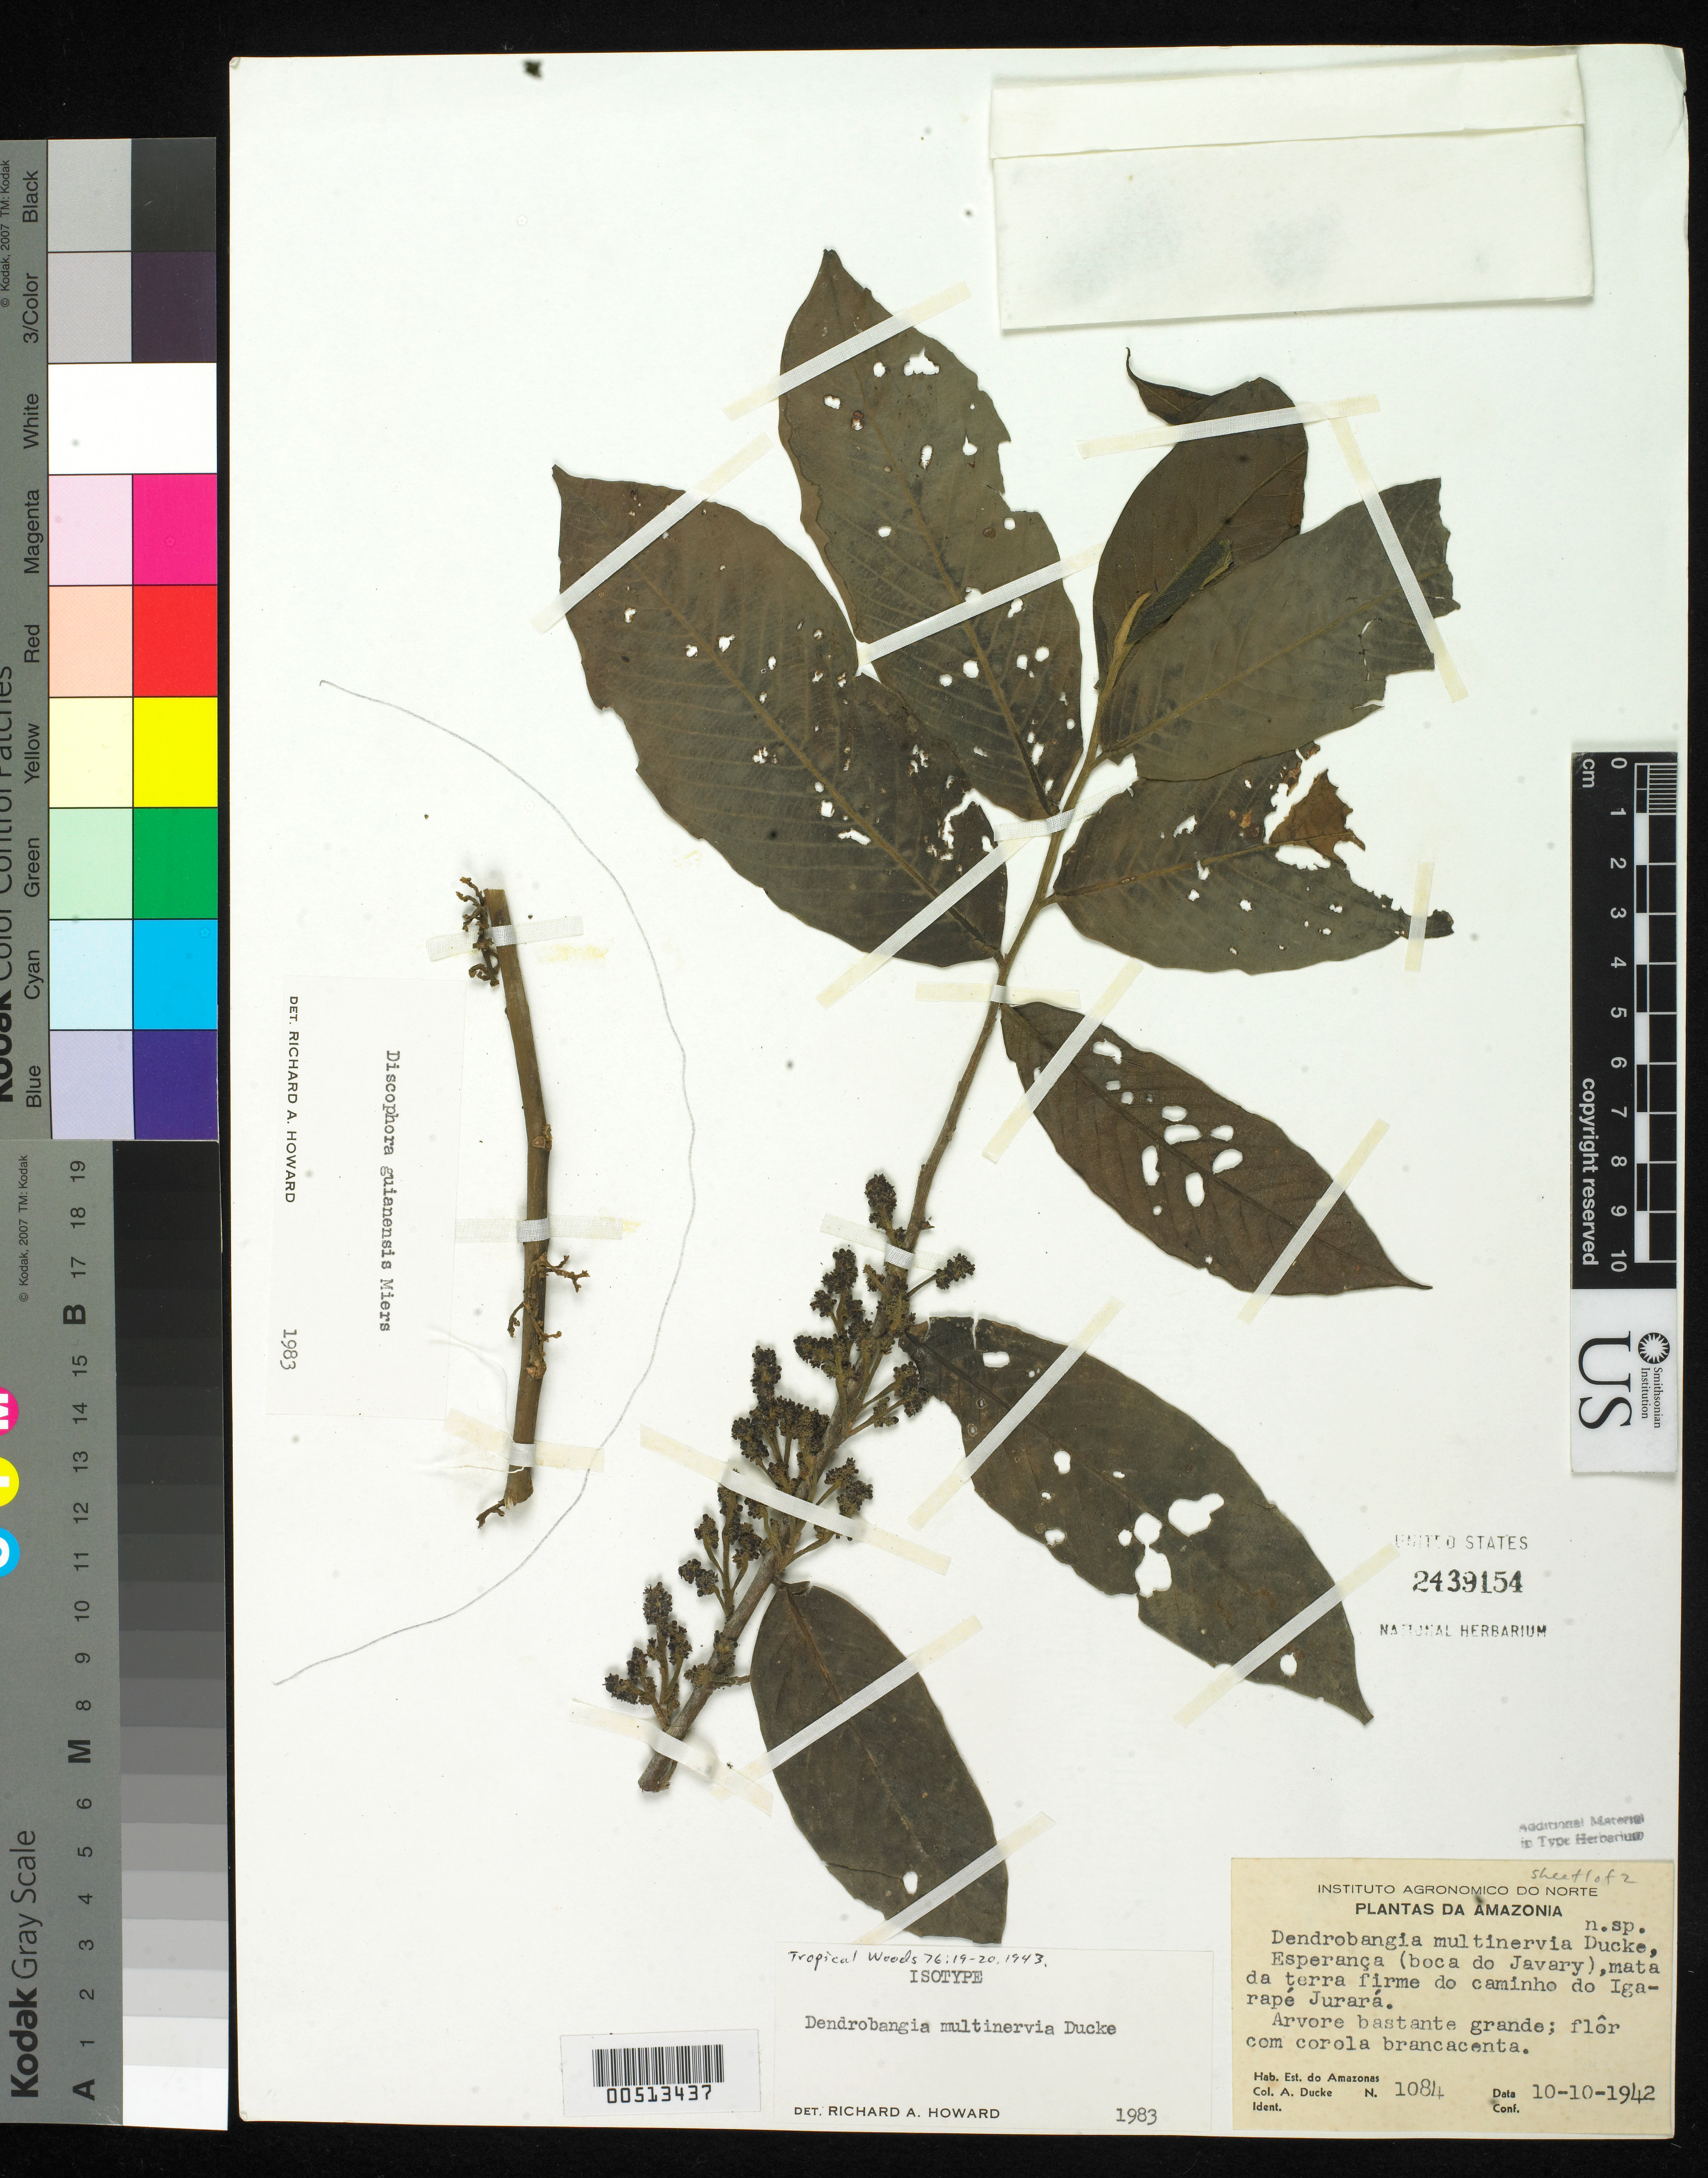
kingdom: Plantae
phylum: Tracheophyta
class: Magnoliopsida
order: Metteniusales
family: Metteniusaceae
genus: Dendrobangia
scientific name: Dendrobangia multinervia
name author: Ducke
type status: Isotype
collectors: A. Ducke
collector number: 1084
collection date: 1942-10-10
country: Brazil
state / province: Amazônas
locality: Esperanca ( boca do Javary), mata da terra firme do caminho do Igarape Jurara.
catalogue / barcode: US 2439154